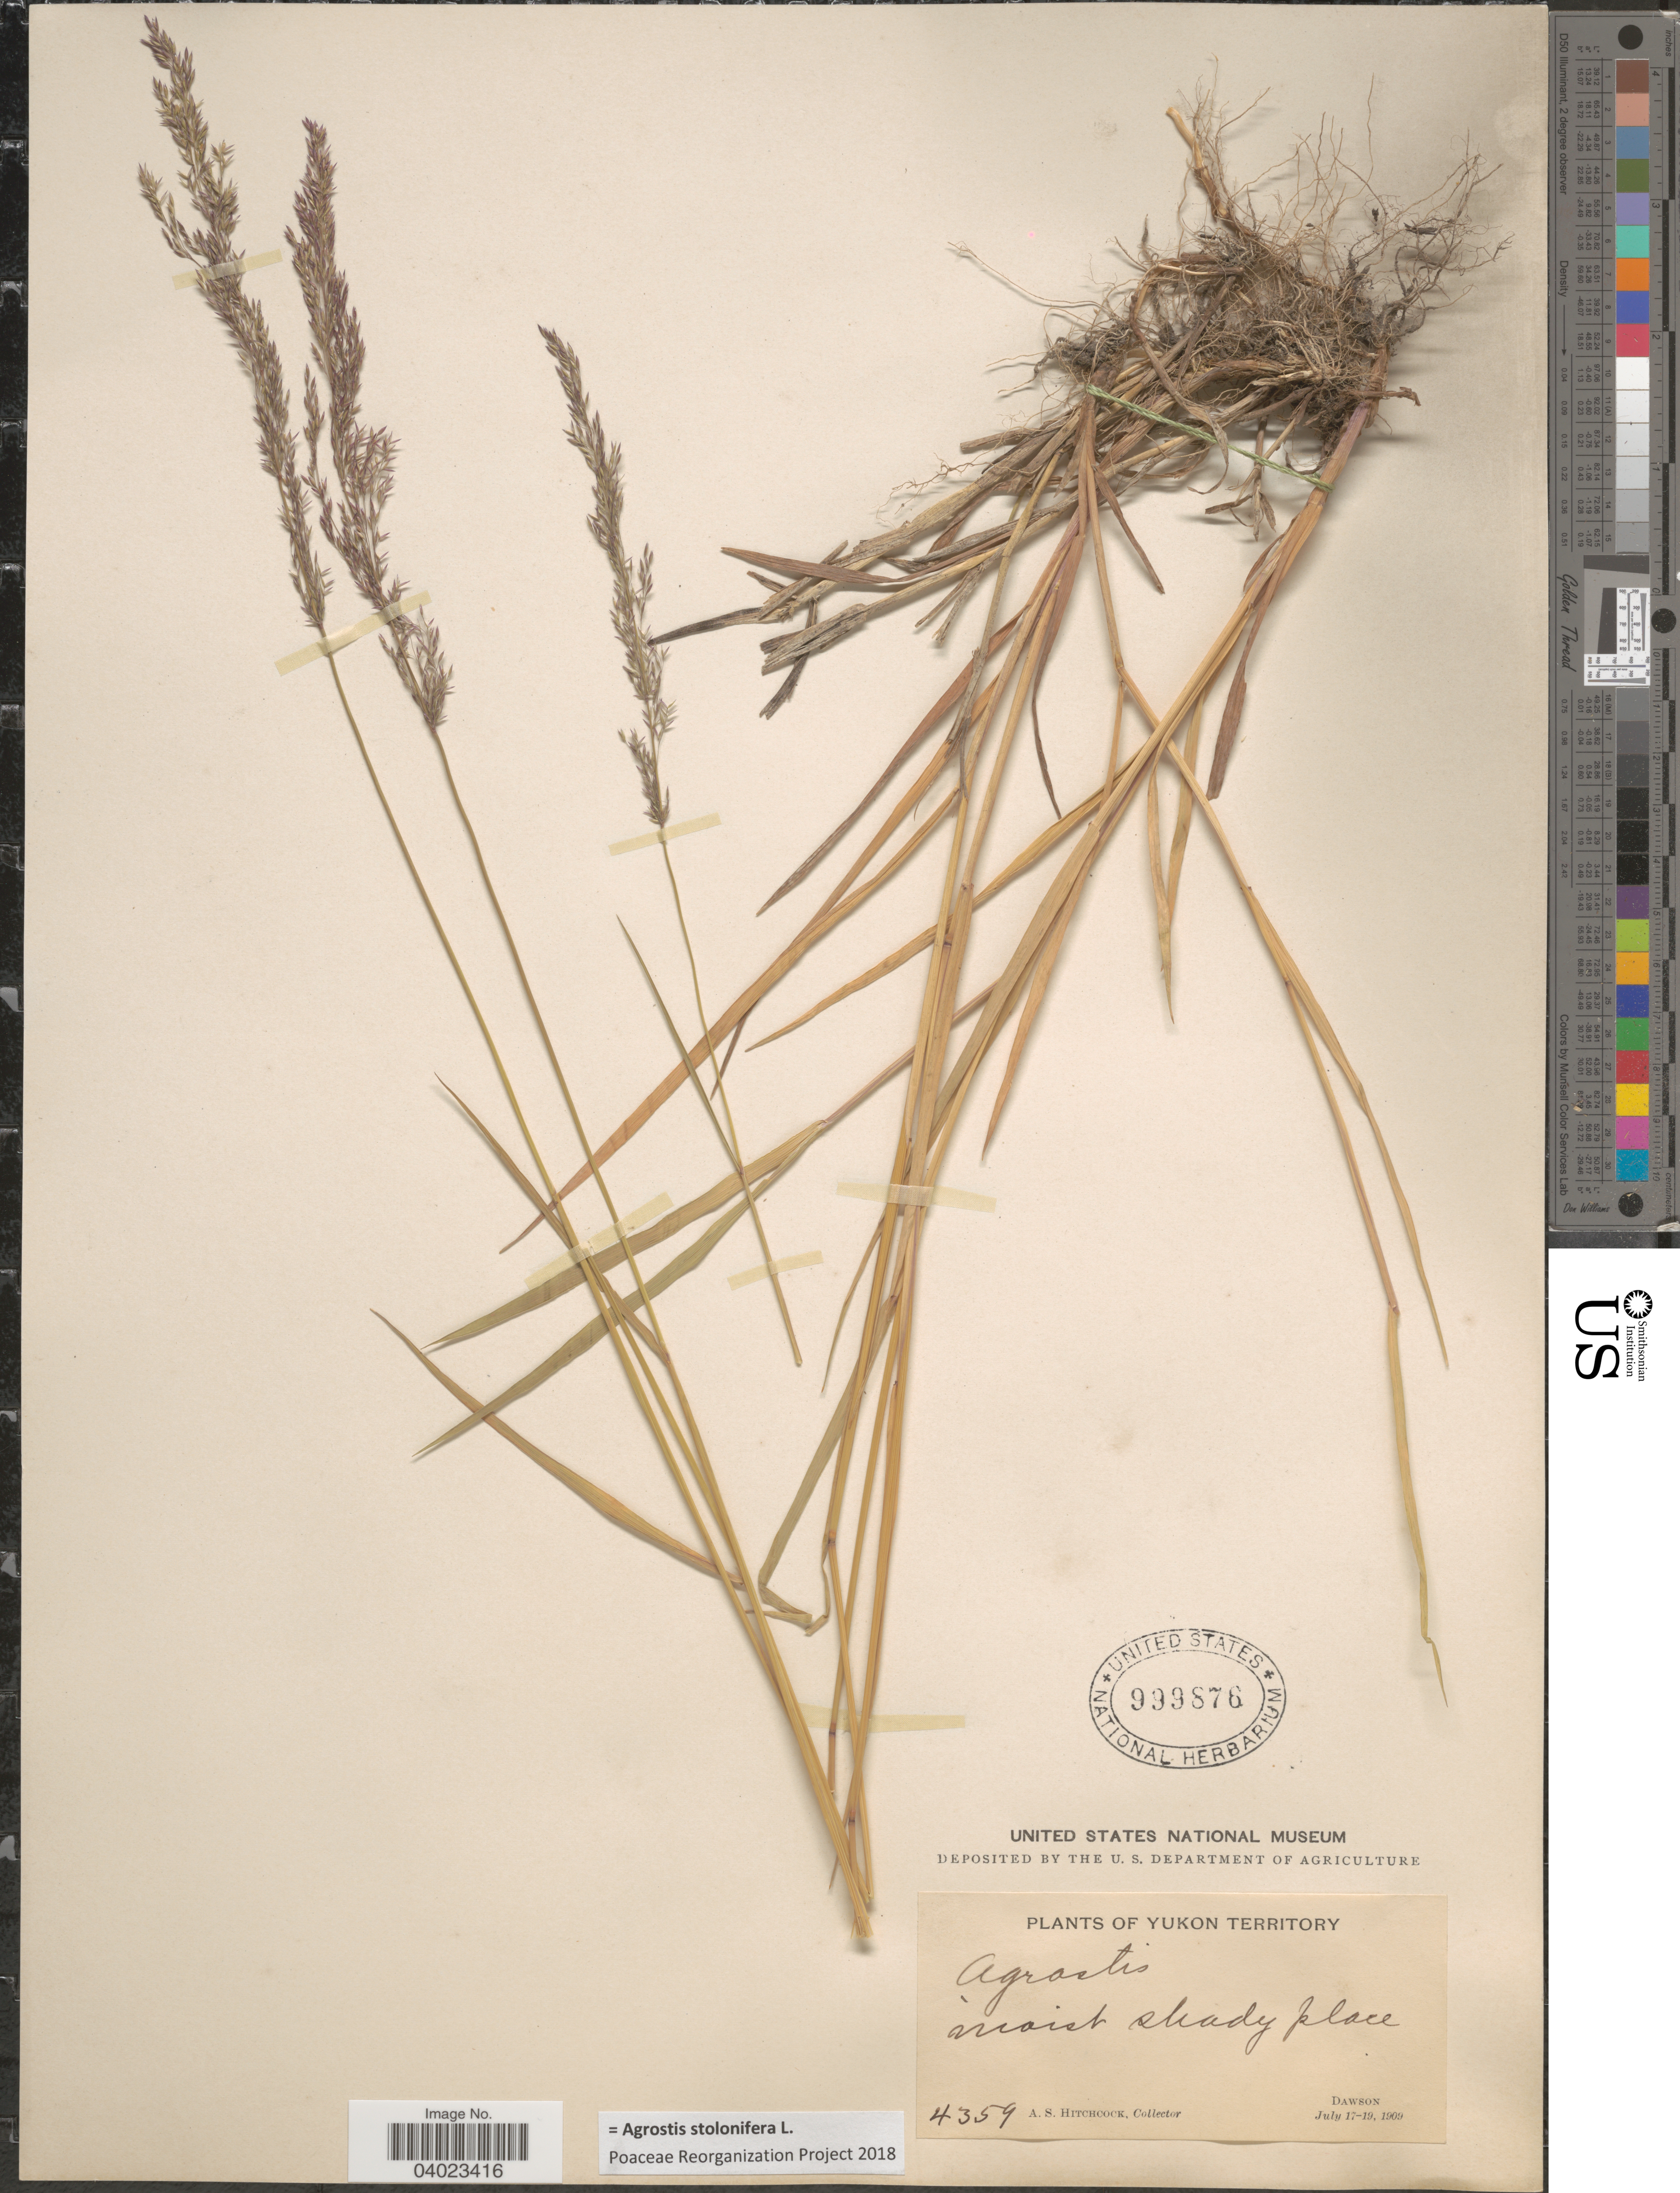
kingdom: Plantae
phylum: Tracheophyta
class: Liliopsida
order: Poales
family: Poaceae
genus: Agrostis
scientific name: Agrostis stolonifera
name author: L.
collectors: A. S. Hitchcock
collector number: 4359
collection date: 1909-07-17/1909-07-19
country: Canada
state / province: Yukon Territory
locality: Dawson.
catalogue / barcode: US 999876